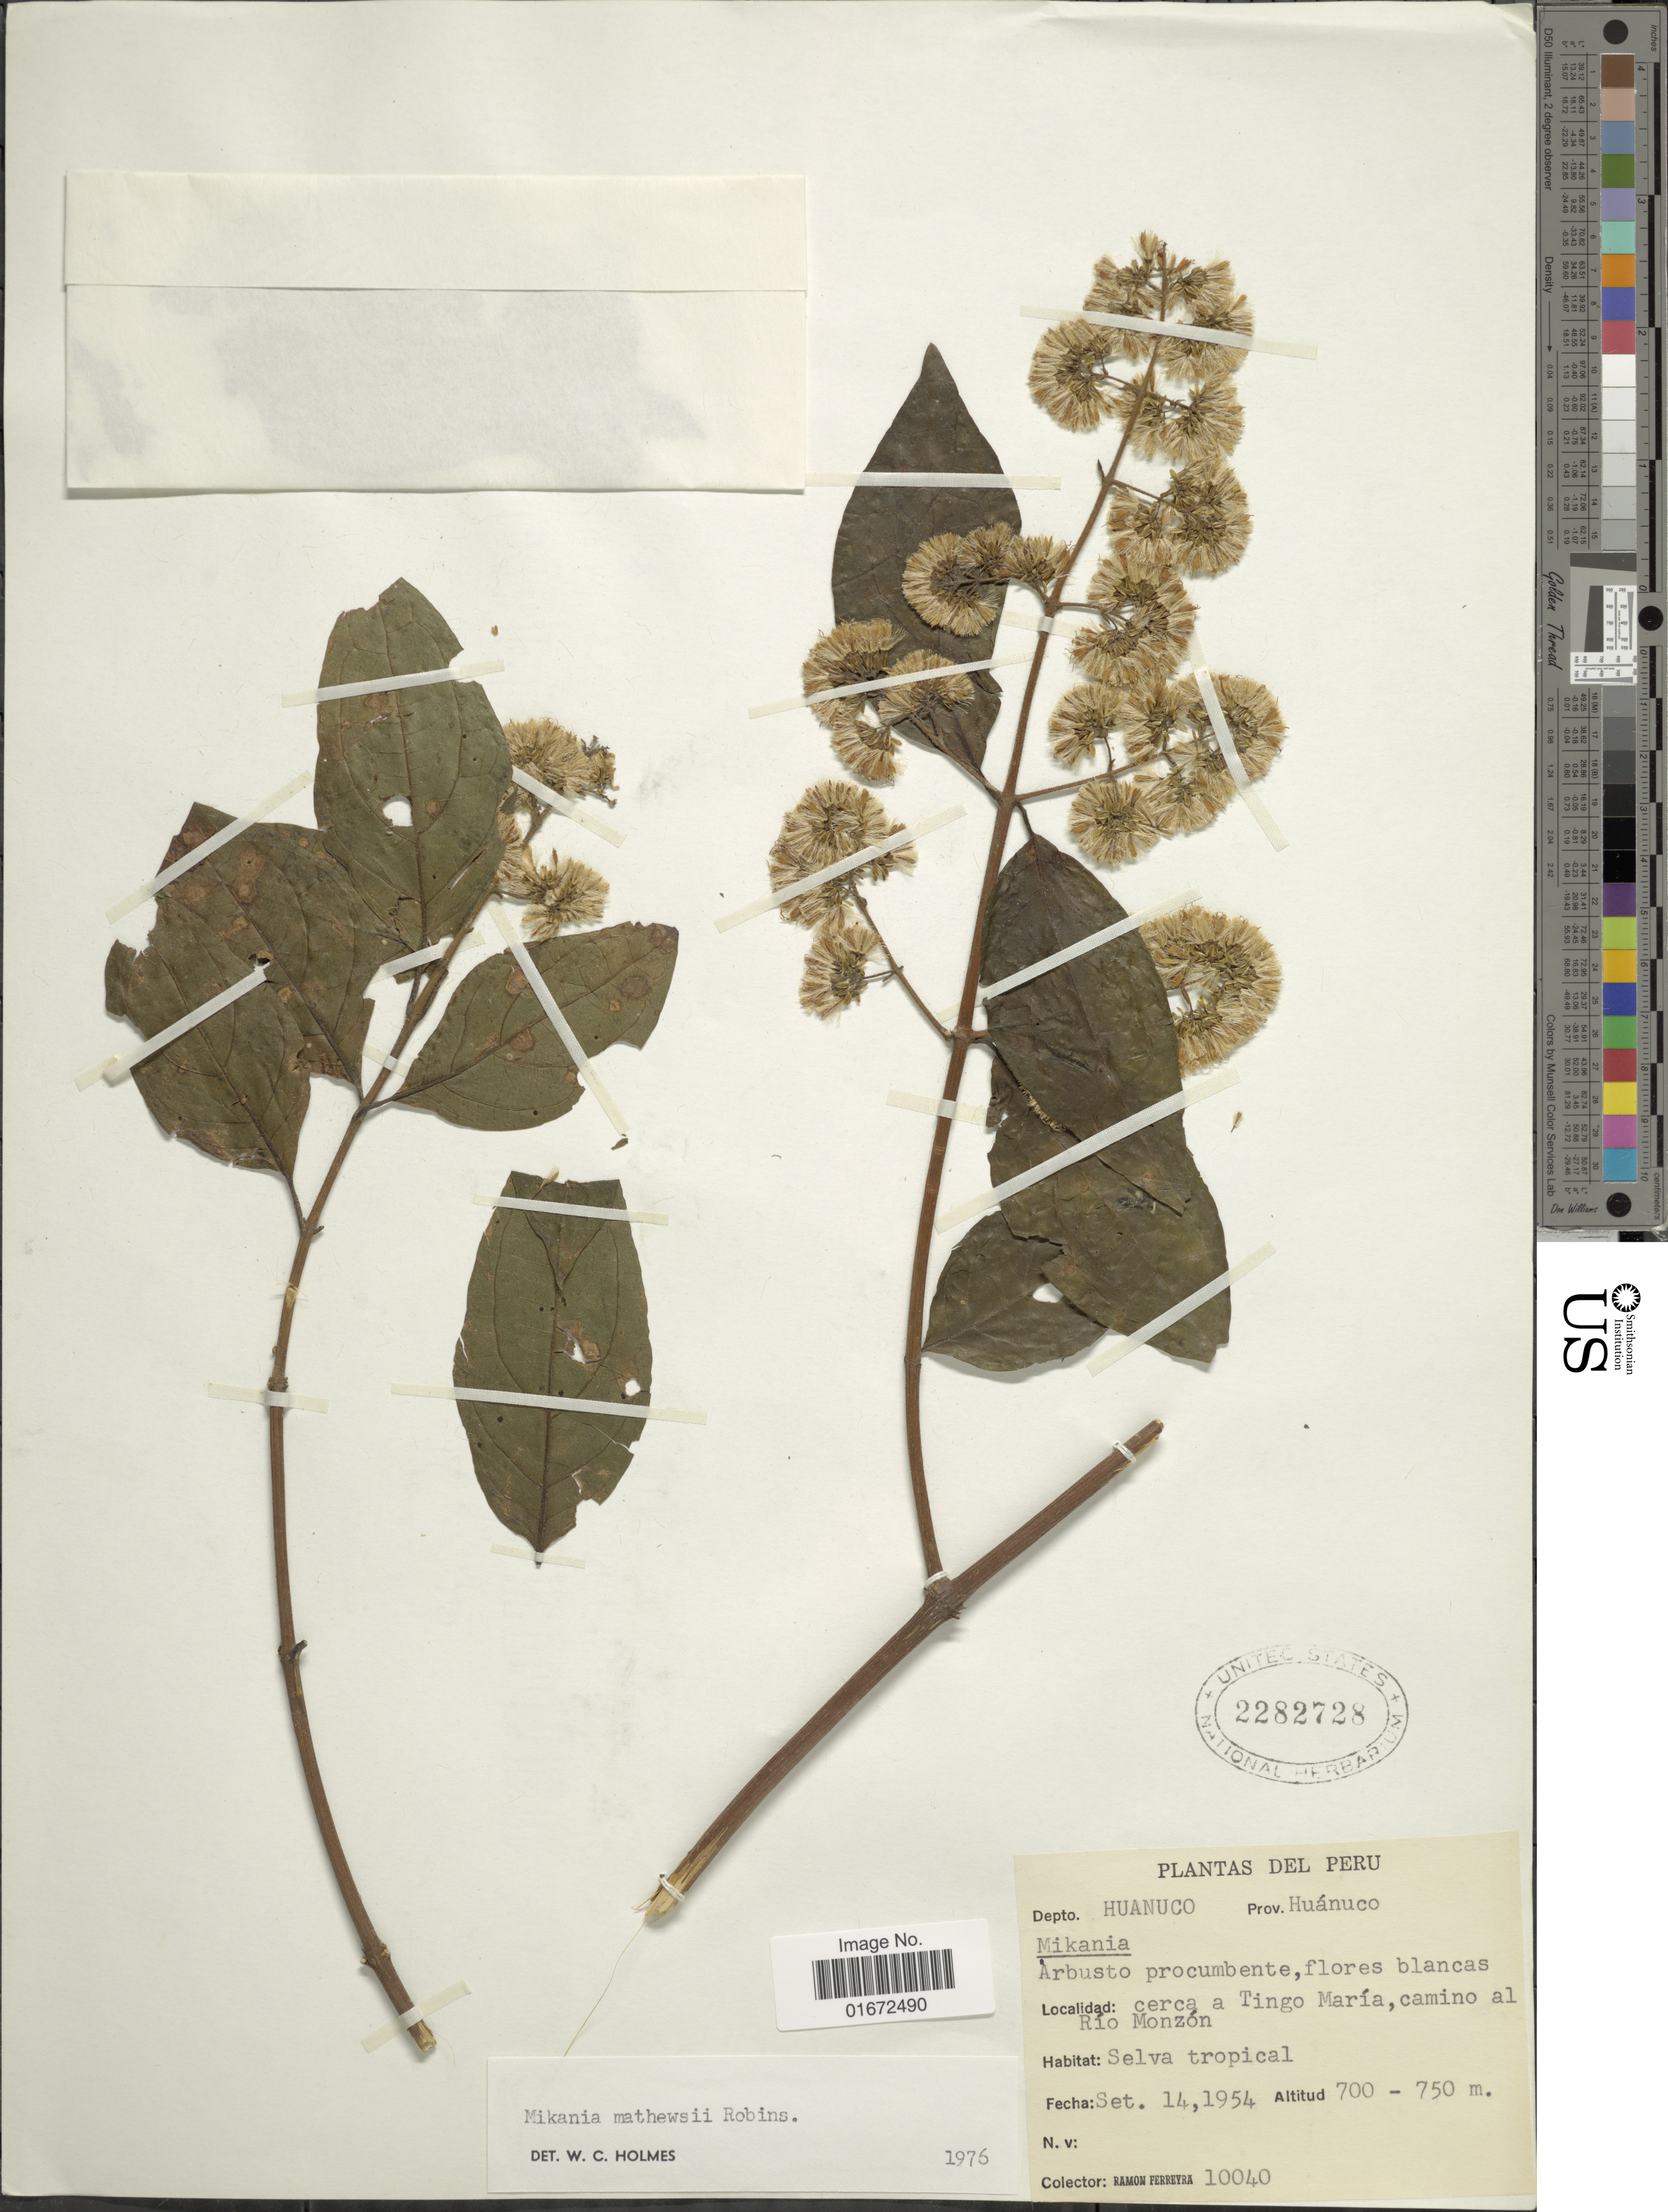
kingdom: Plantae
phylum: Tracheophyta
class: Magnoliopsida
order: Asterales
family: Asteraceae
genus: Mikania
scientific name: Mikania mathewsii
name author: B.L. Rob.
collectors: R. A. Ferreyra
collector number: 10040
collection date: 1954-09-14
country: Peru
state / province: Huánuco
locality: Depto. Huanuco. Prov. Huánuco. Cerca a Tingo María, camino al Río Monzón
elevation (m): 700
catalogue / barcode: US 2282728